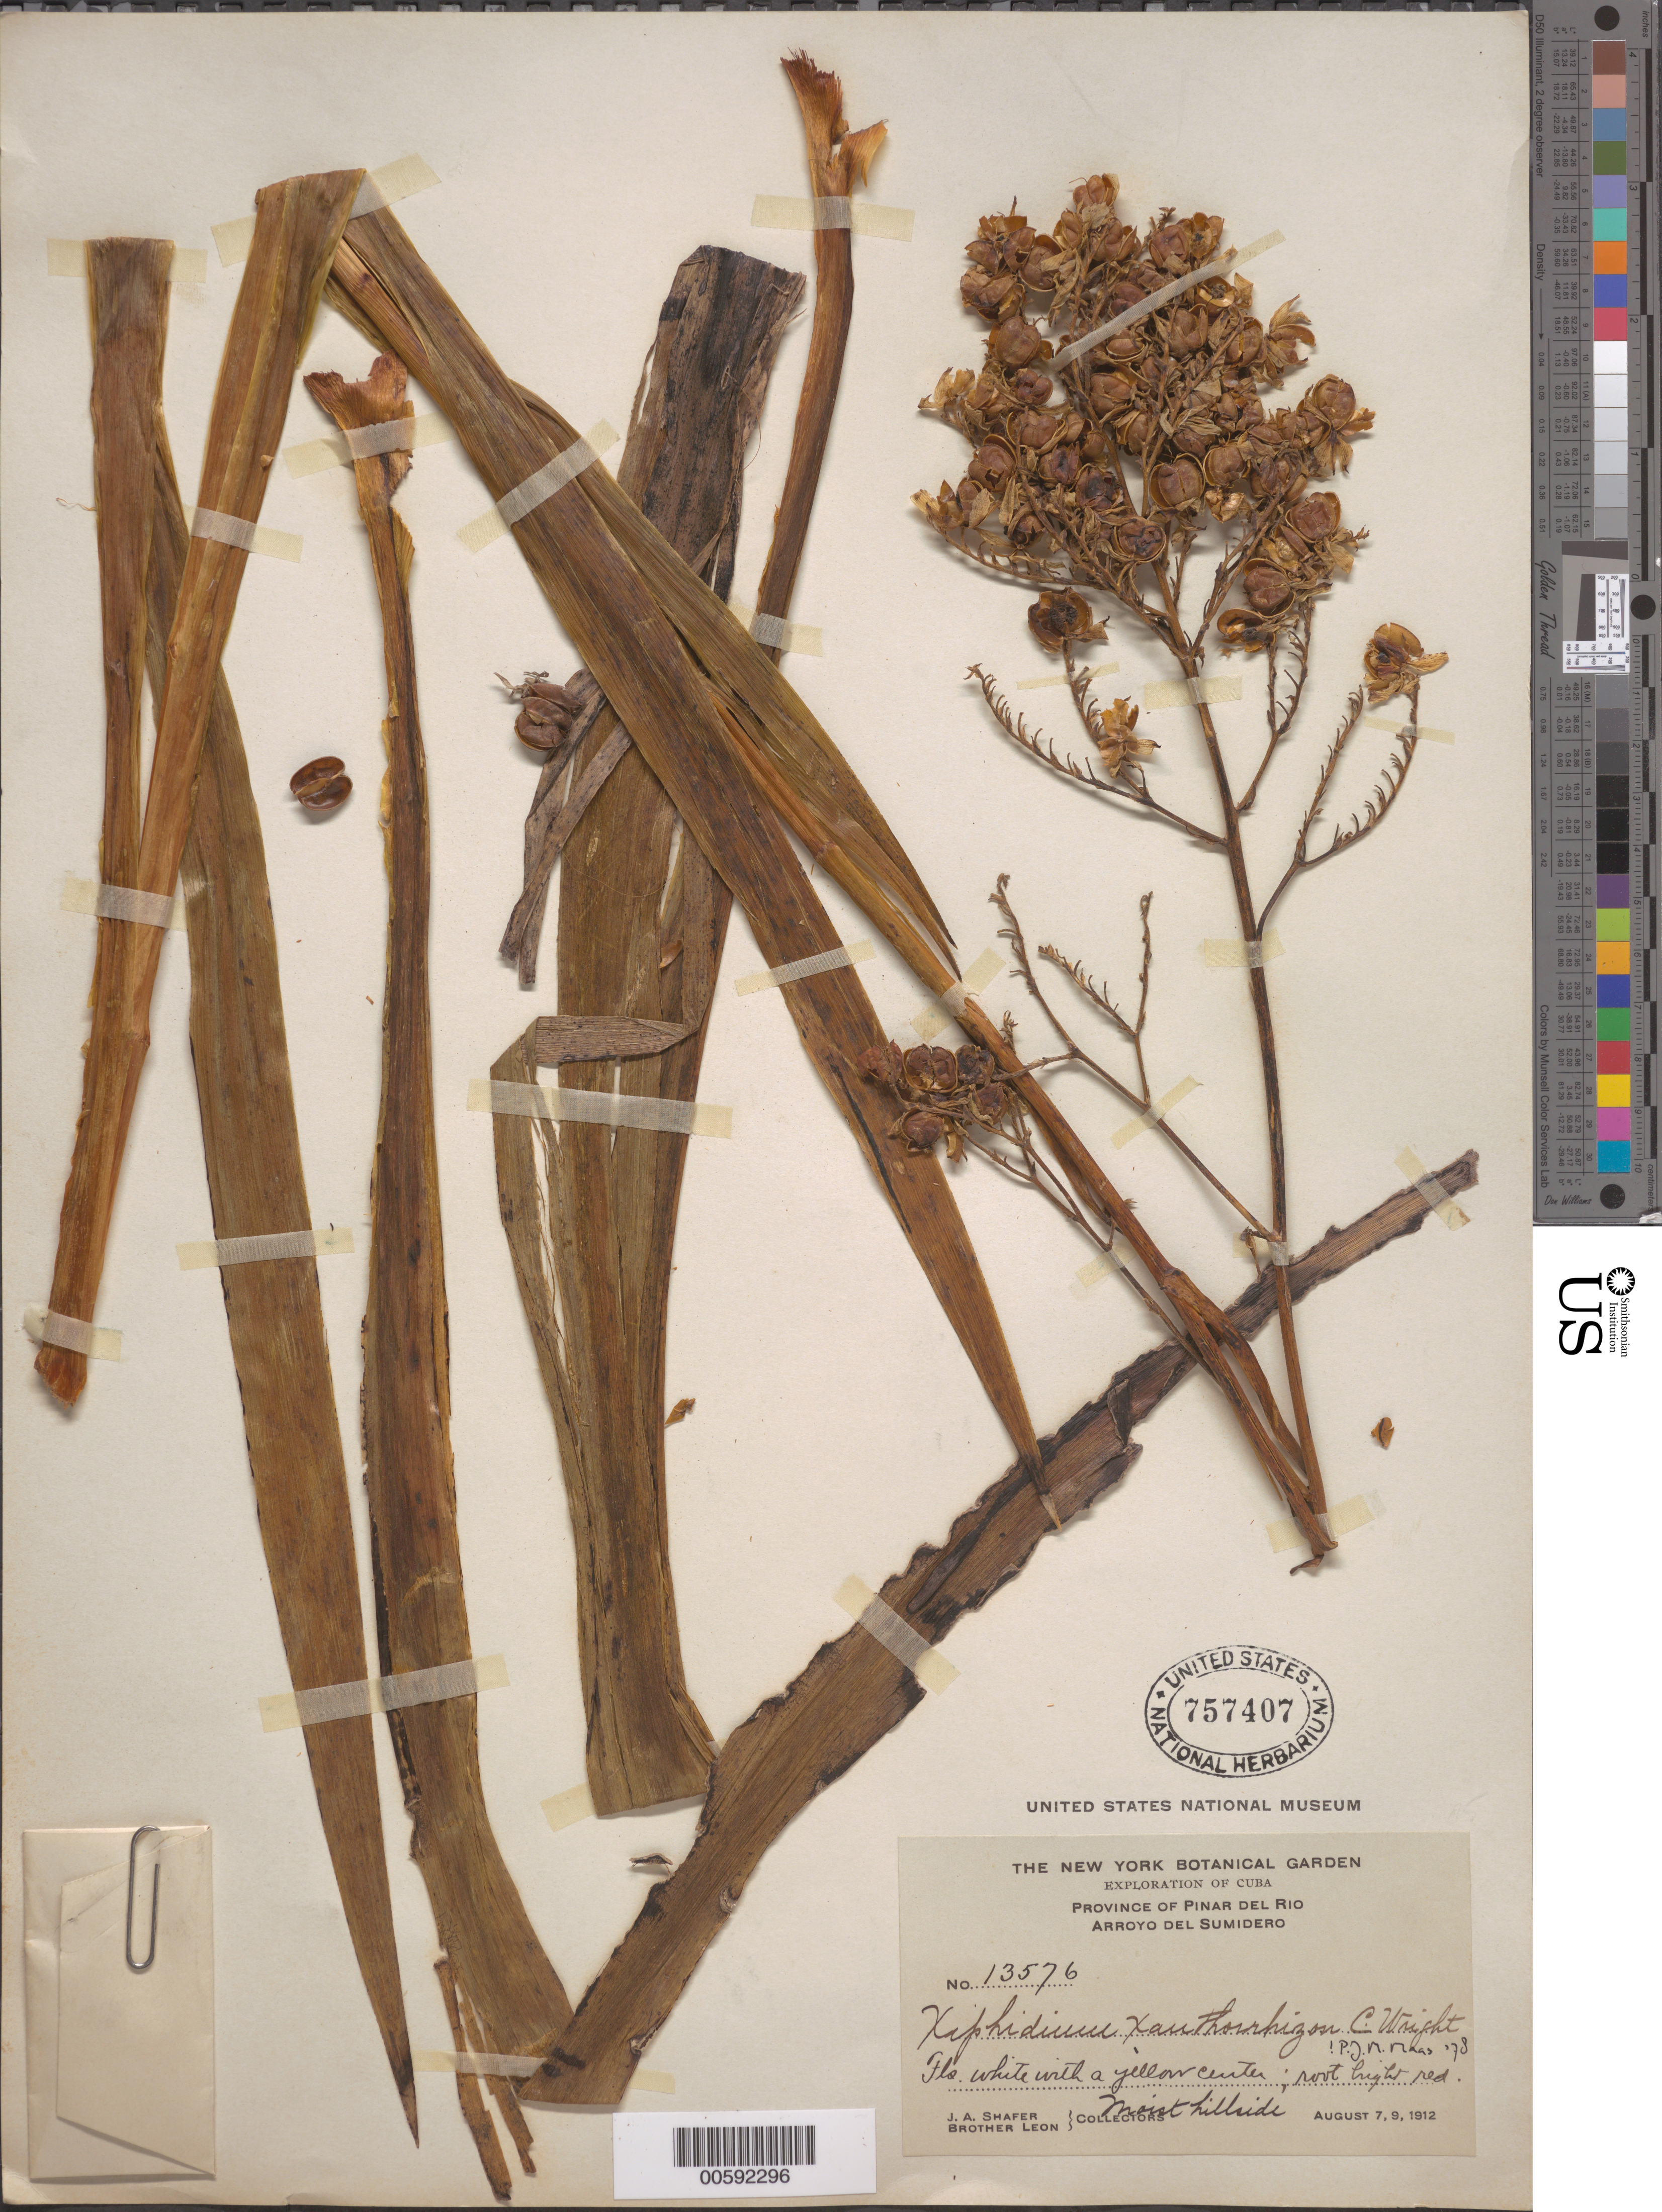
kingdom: Plantae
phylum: Tracheophyta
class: Liliopsida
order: Commelinales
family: Haemodoraceae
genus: Xiphidium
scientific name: Xiphidium xanthorrhizon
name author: C. Wright ex Griseb.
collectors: J. A. Shafer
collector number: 13576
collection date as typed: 07 Aug 1912 and 09 Aug 1912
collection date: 1912-08-07,1912-08-09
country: Cuba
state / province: Isla de La Juventud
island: Isla de La Juventud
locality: Arroyo del Sumidero. (Province originally recorded as Isla de Pinos.)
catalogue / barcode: US 757407